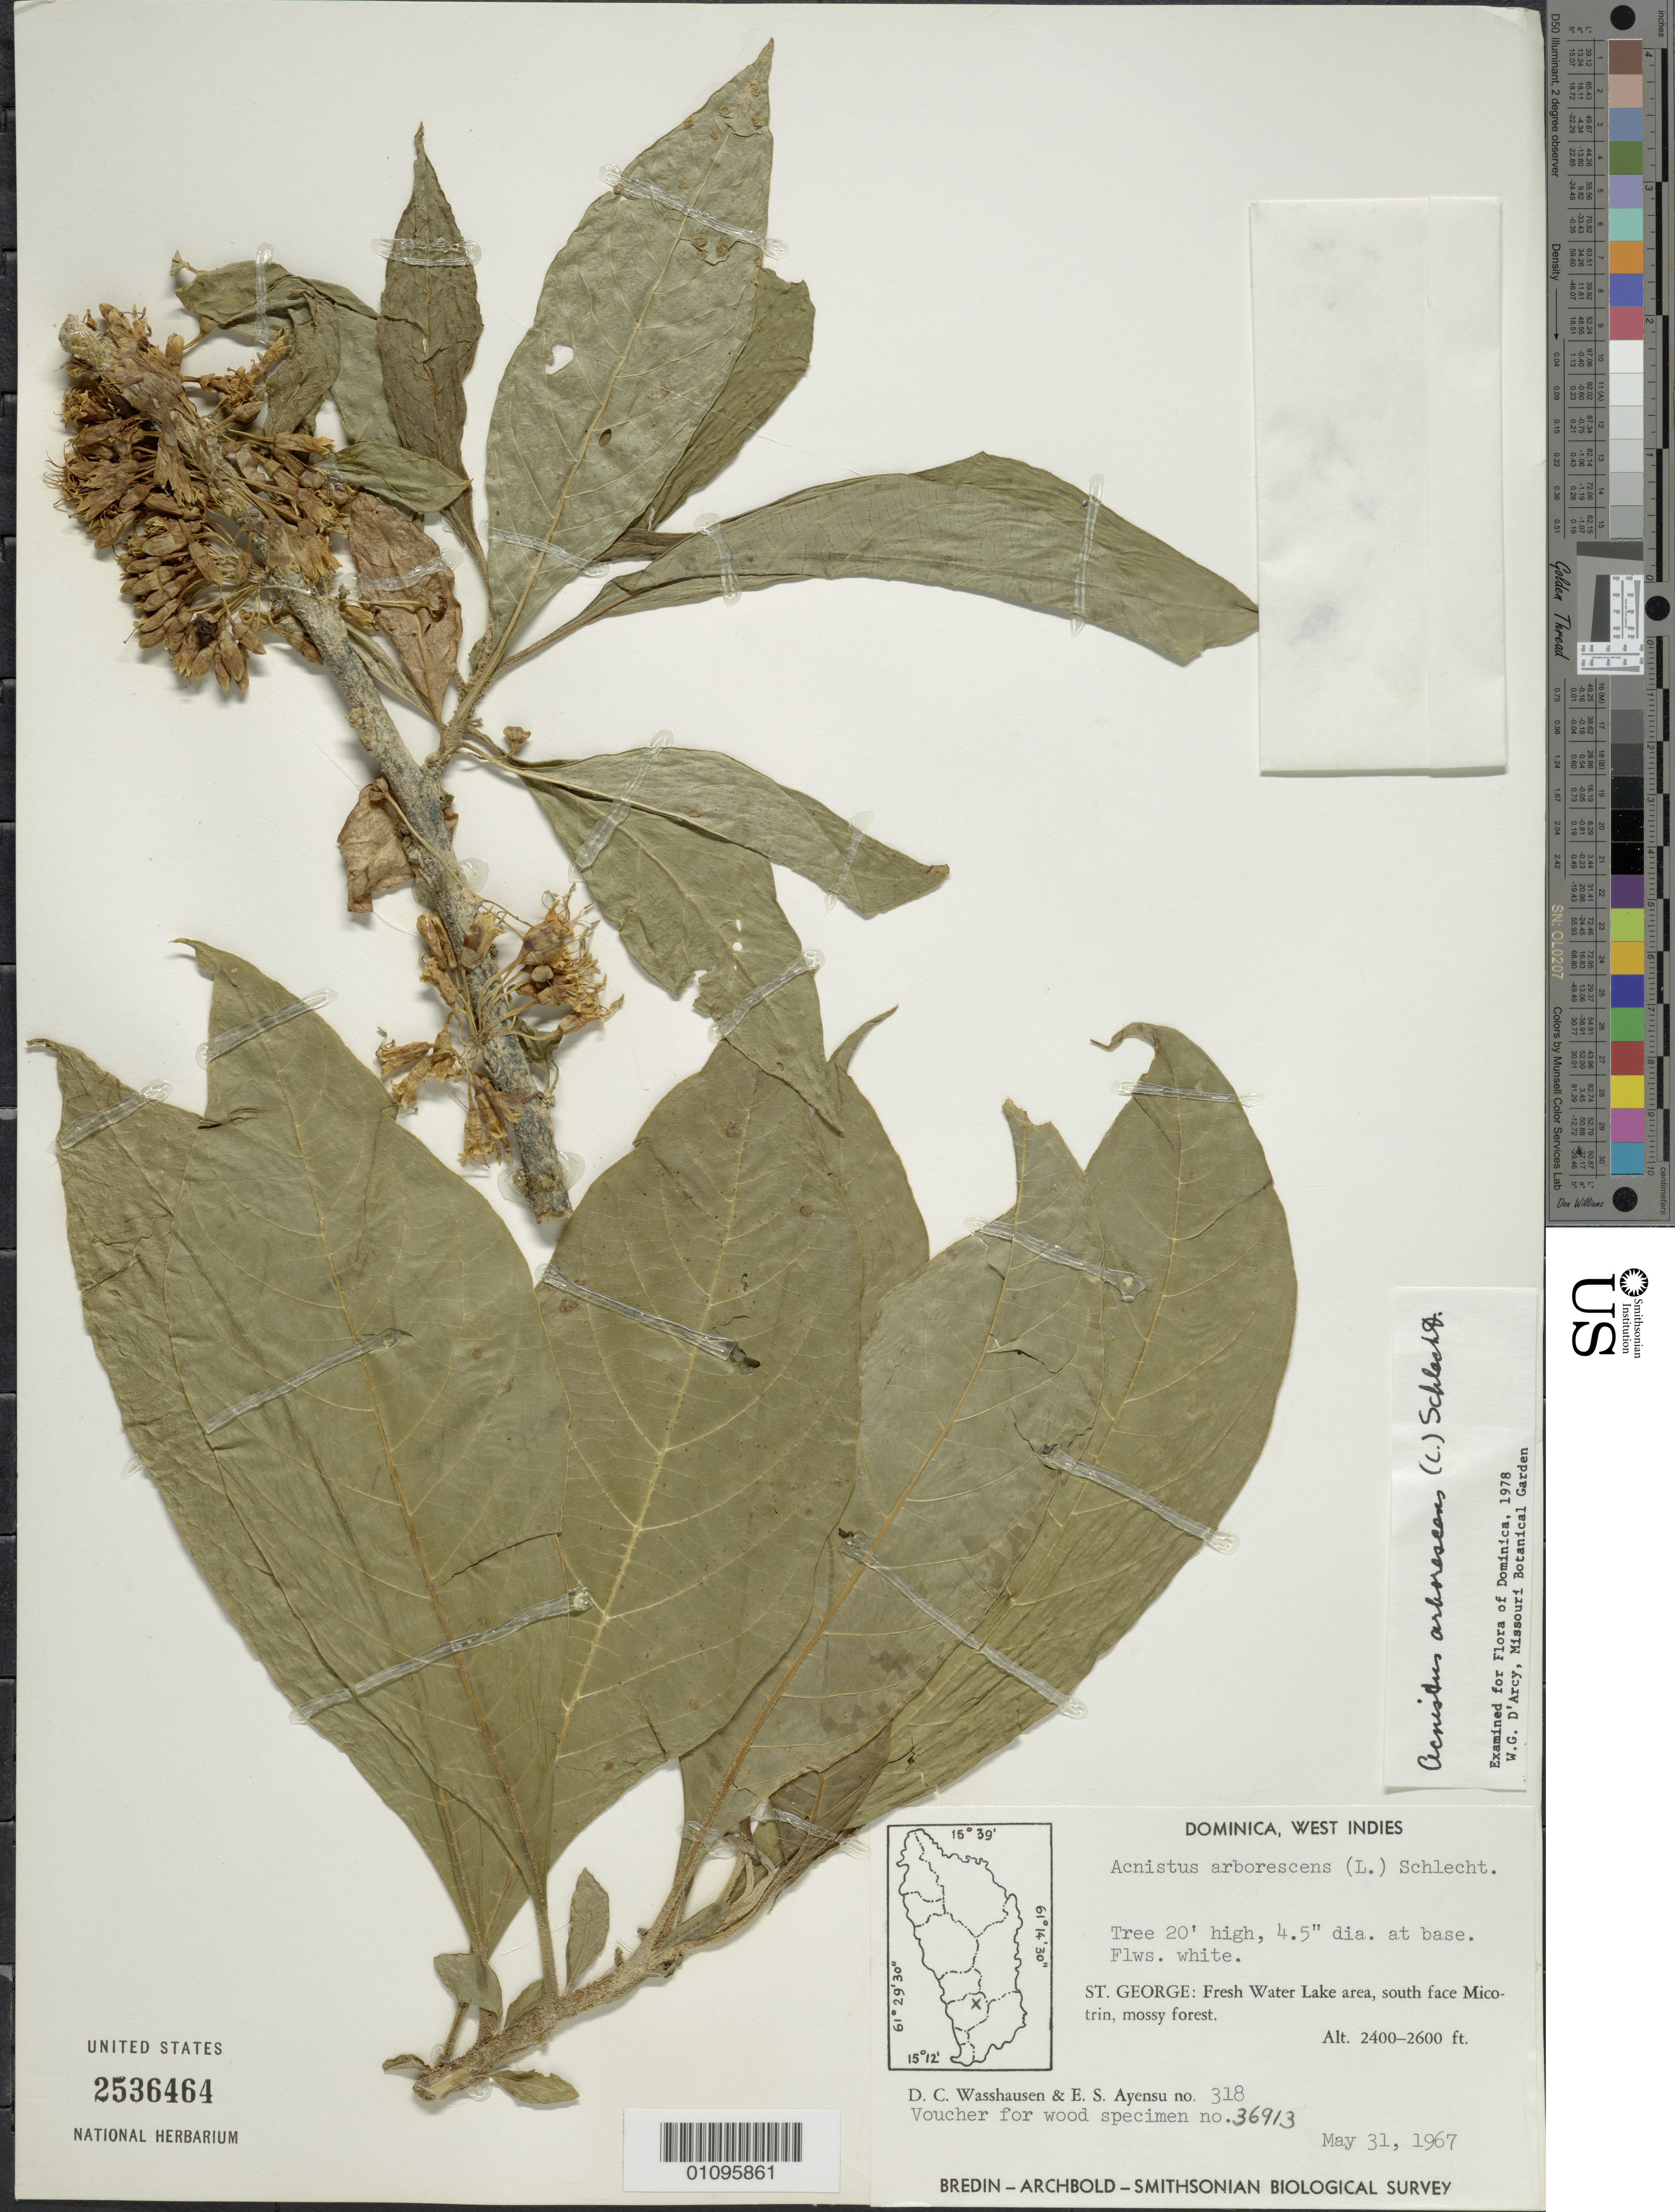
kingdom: Plantae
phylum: Tracheophyta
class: Magnoliopsida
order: Solanales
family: Solanaceae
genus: Acnistus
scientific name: Acnistus arborescens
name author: (L.) Schltdl.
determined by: D'Arcy, W. G.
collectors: D. C. Wasshausen & E. S. Ayensu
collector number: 318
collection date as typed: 31 May 1967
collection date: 1967-05-31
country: Dominica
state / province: St. George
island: Dominica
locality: Fresh Water Lake area, S face of Micotrin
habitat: Mossy forest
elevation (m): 732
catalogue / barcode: US 2536464